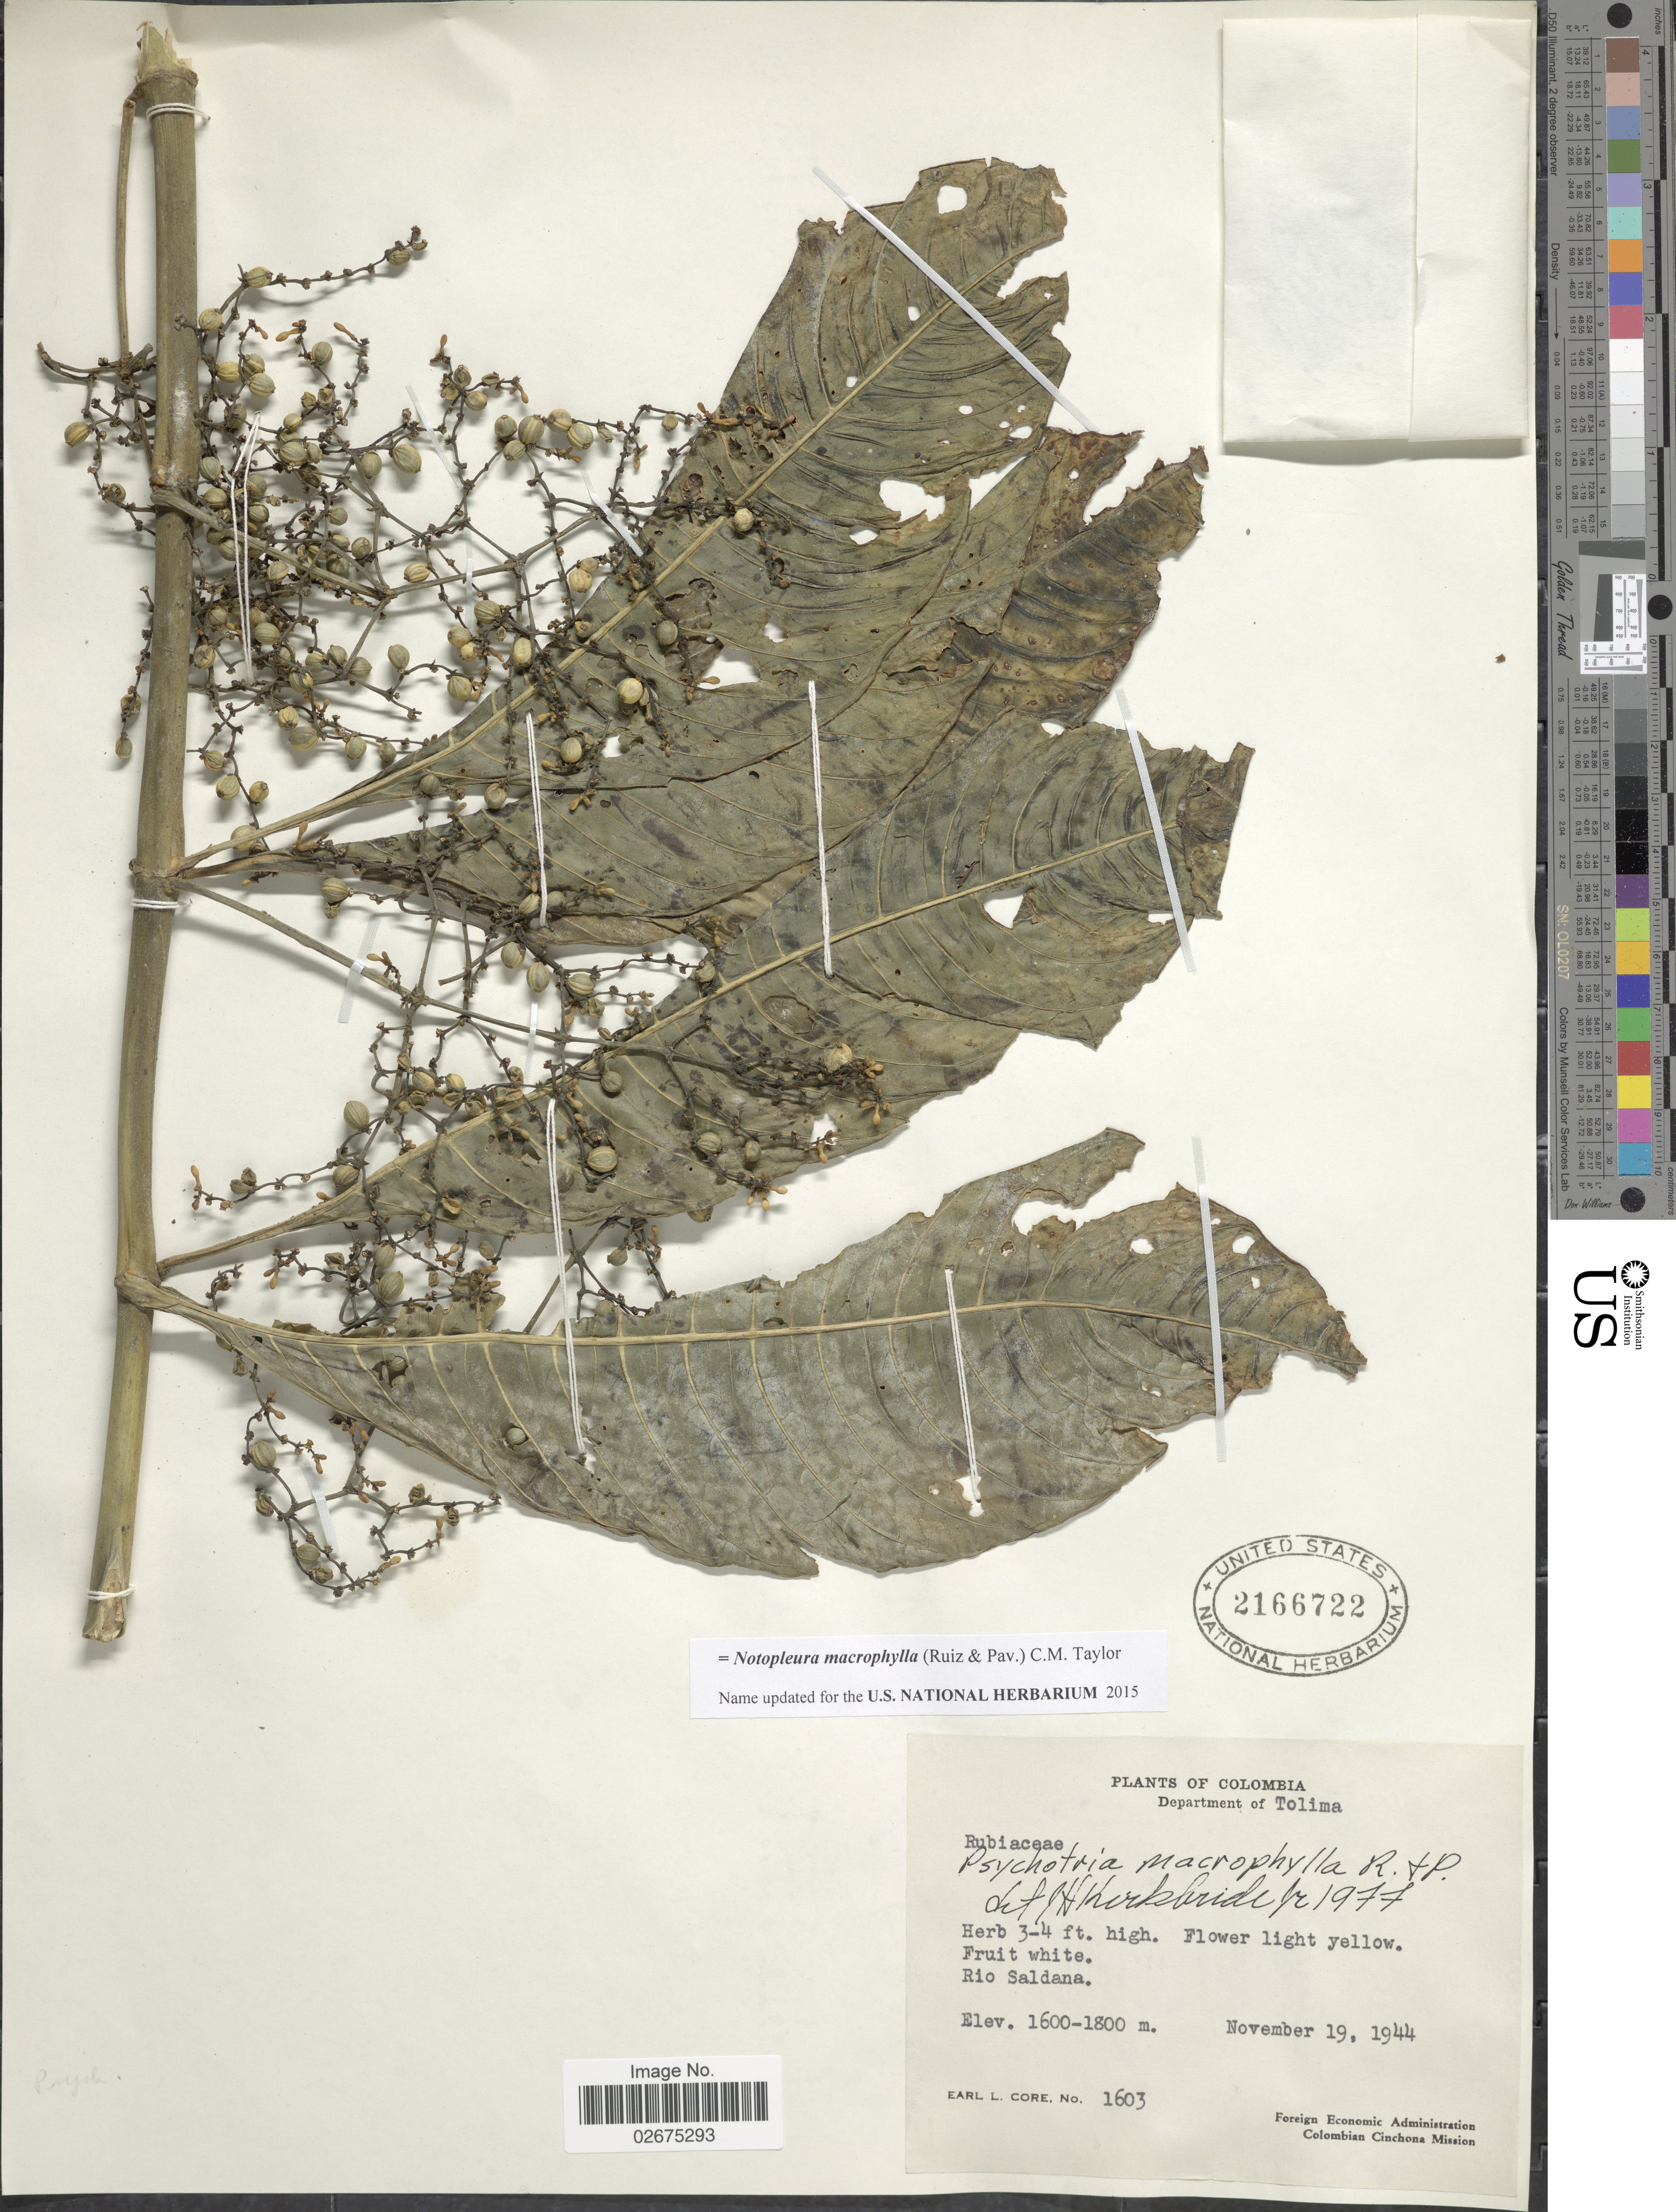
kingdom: Plantae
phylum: Tracheophyta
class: Magnoliopsida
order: Gentianales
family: Rubiaceae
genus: Notopleura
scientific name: Notopleura macrophylla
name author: (Ruiz & Pav.) C.M. Taylor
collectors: E. L. Core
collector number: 1603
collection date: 1944-11-19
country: Colombia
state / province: Tolima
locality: Department of Tolima, Rio Saldana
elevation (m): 1600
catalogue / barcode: US 2166722